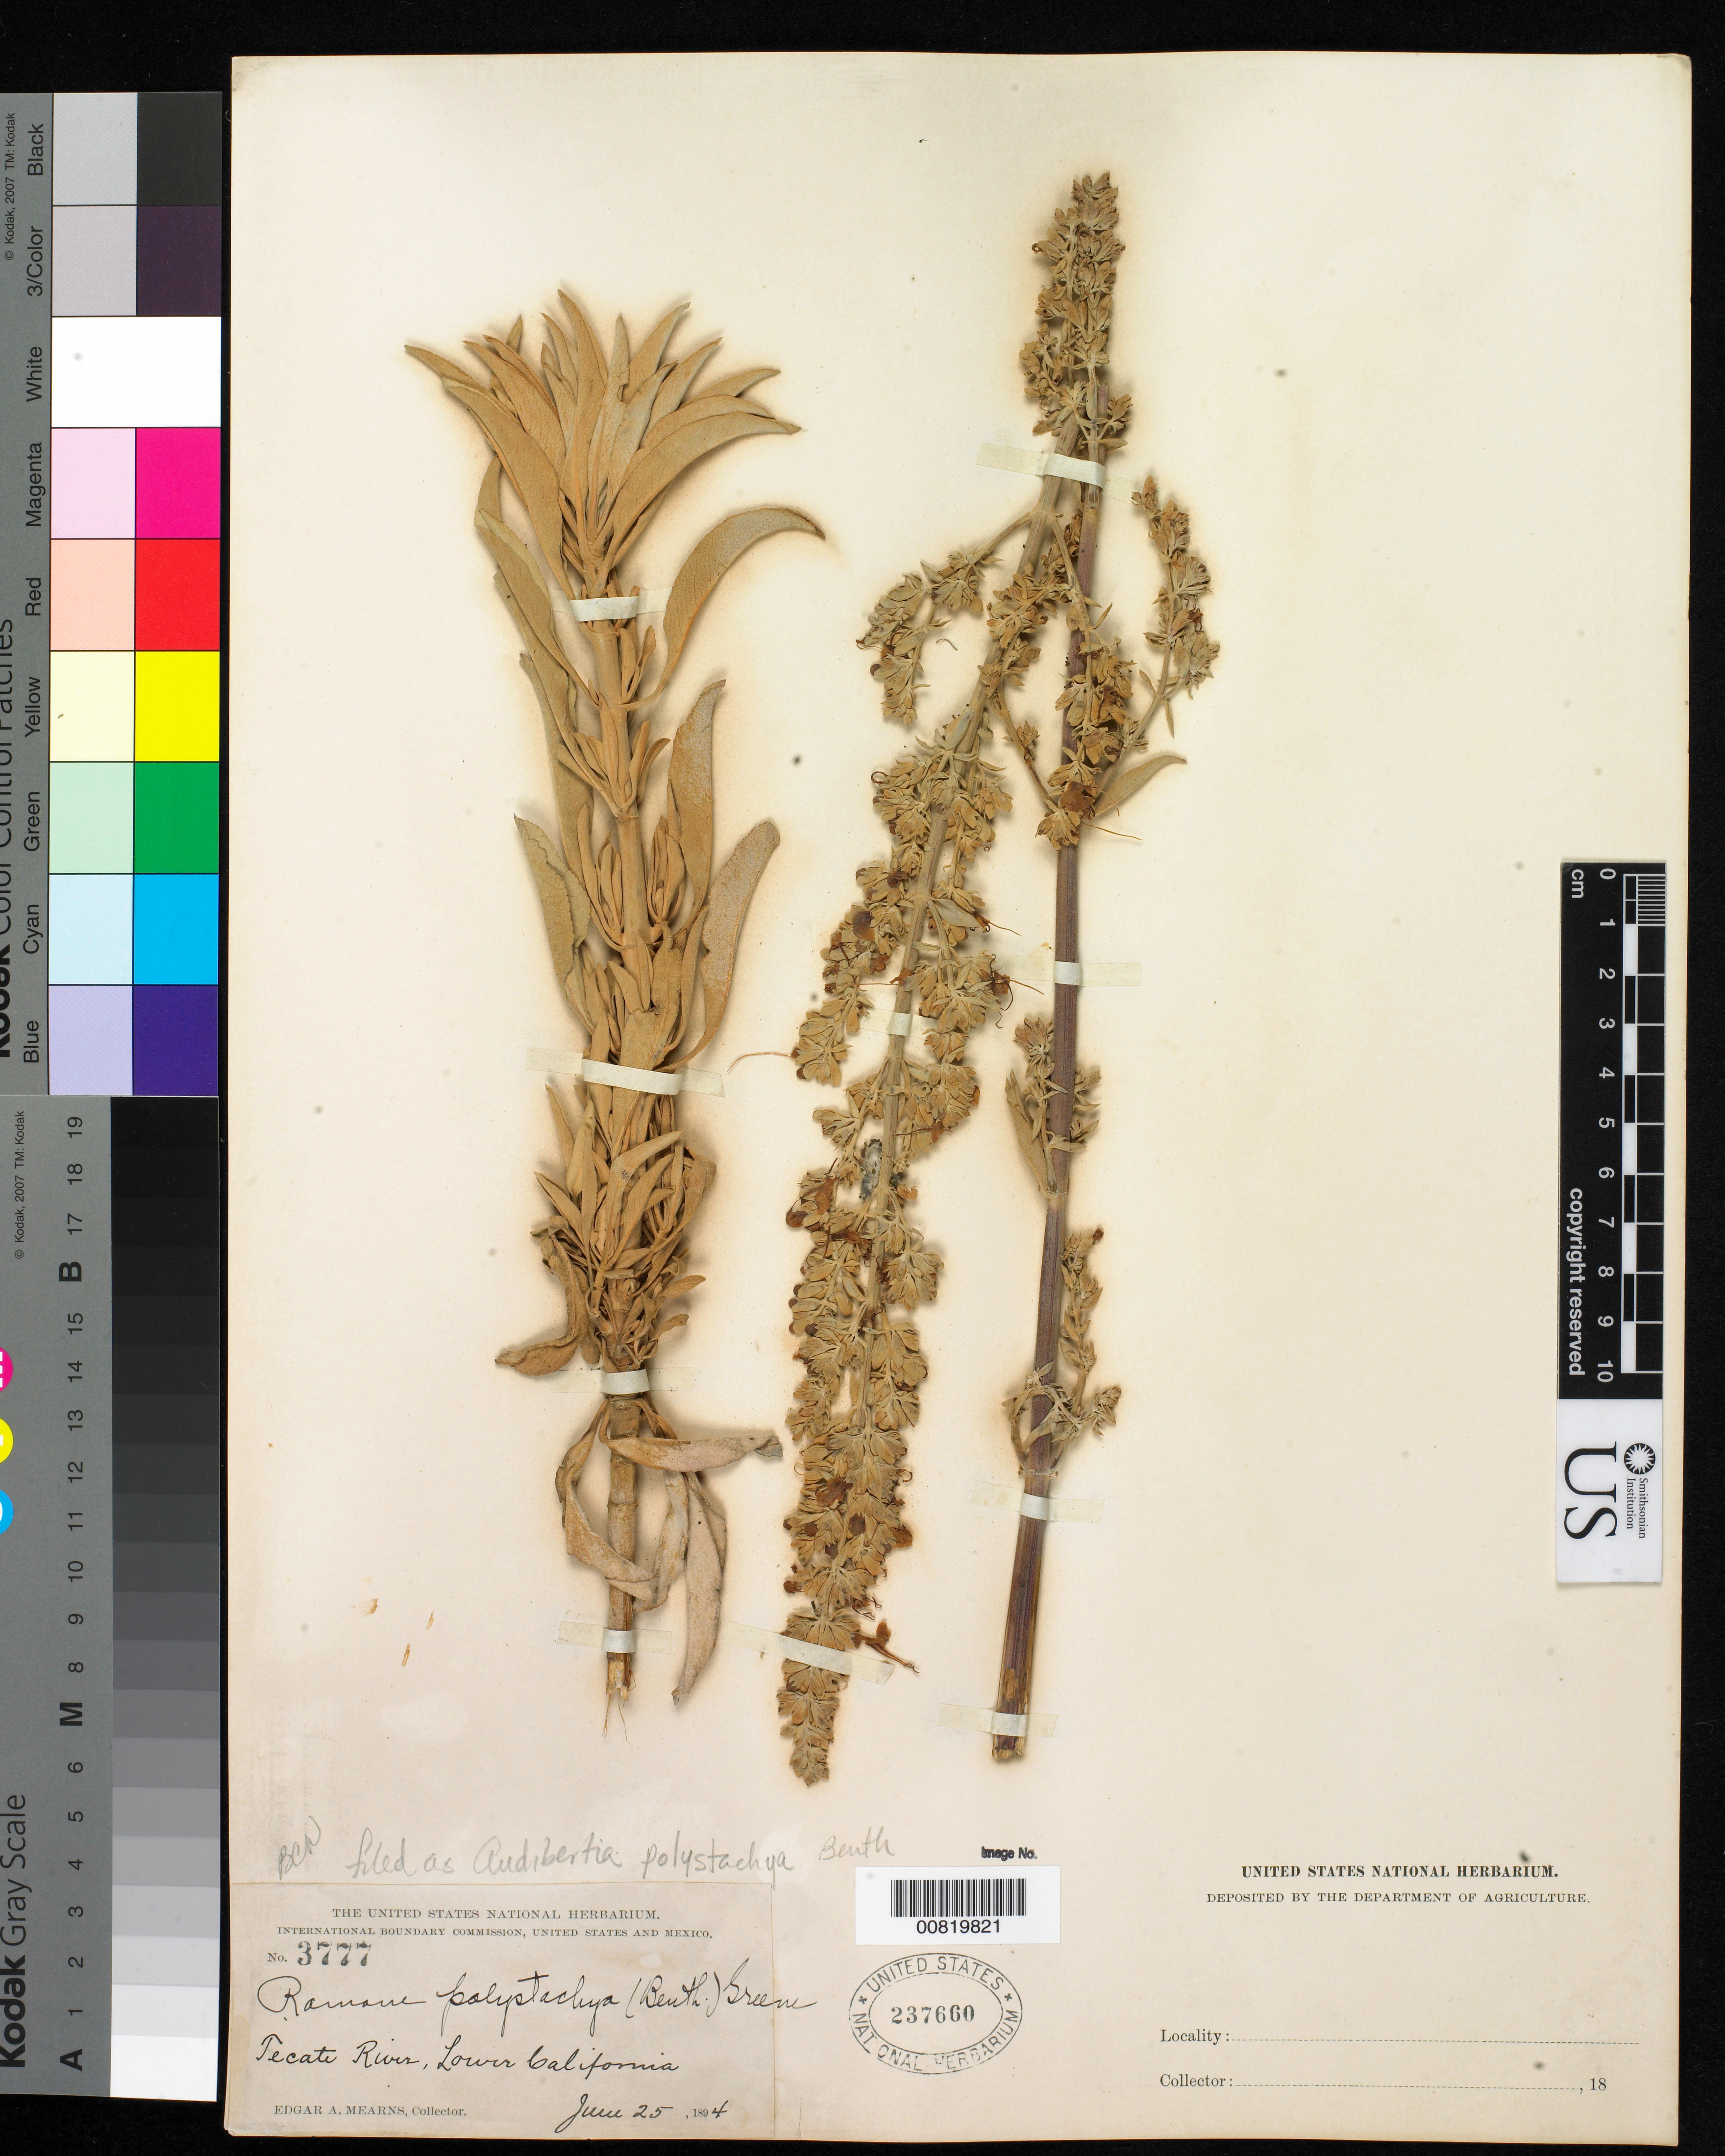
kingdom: Plantae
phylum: Tracheophyta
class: Magnoliopsida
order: Lamiales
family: Lamiaceae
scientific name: Audibertia polystachya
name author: (A. Gray) Parish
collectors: E. A. Mearns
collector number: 3777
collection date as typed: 25 Jun 1894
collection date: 1894-06-25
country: Mexico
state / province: Baja California Norte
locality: Tecate River, Baja California.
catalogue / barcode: US 237660